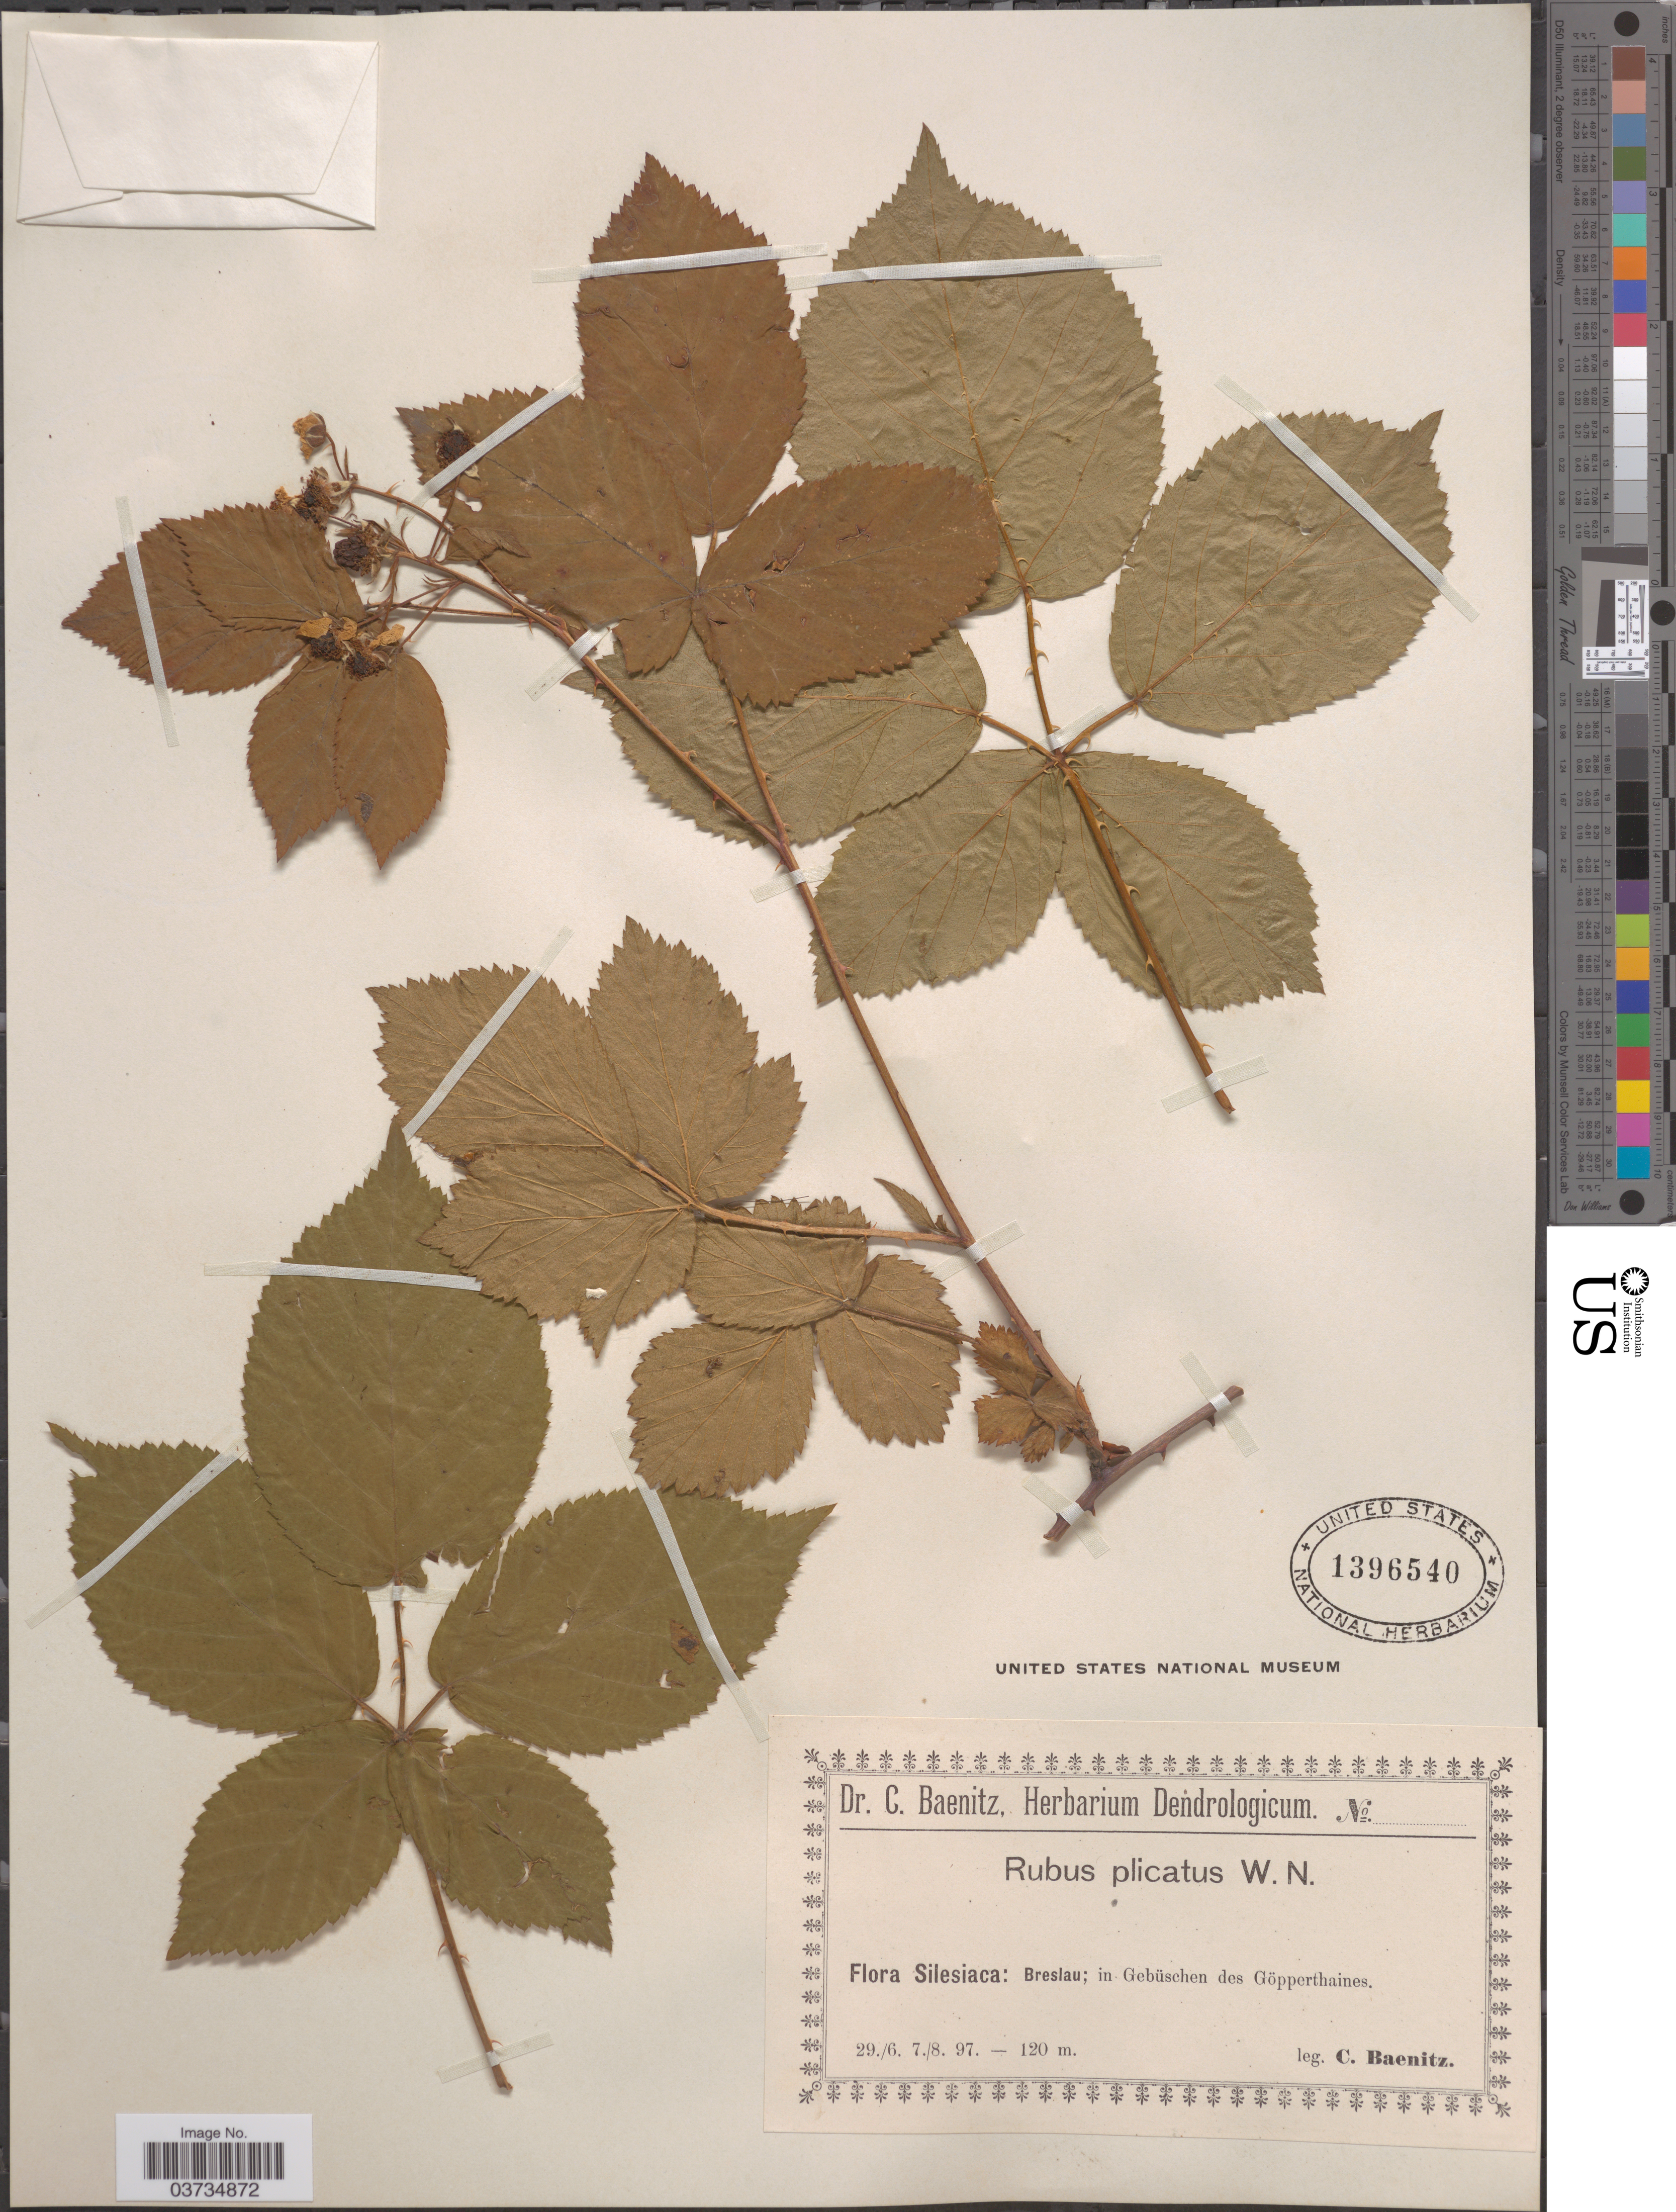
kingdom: Plantae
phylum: Tracheophyta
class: Magnoliopsida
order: Rosales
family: Rosaceae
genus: Rubus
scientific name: Rubus plicatus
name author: Weihe & Nees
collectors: C. G. Baenitz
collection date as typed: Transcribed d/m/y: 29/6/97 to 7/8/97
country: Poland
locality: Silesiaca: Breslau; in Gebüschen des Göpperthaines.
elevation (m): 120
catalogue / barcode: US 1396540